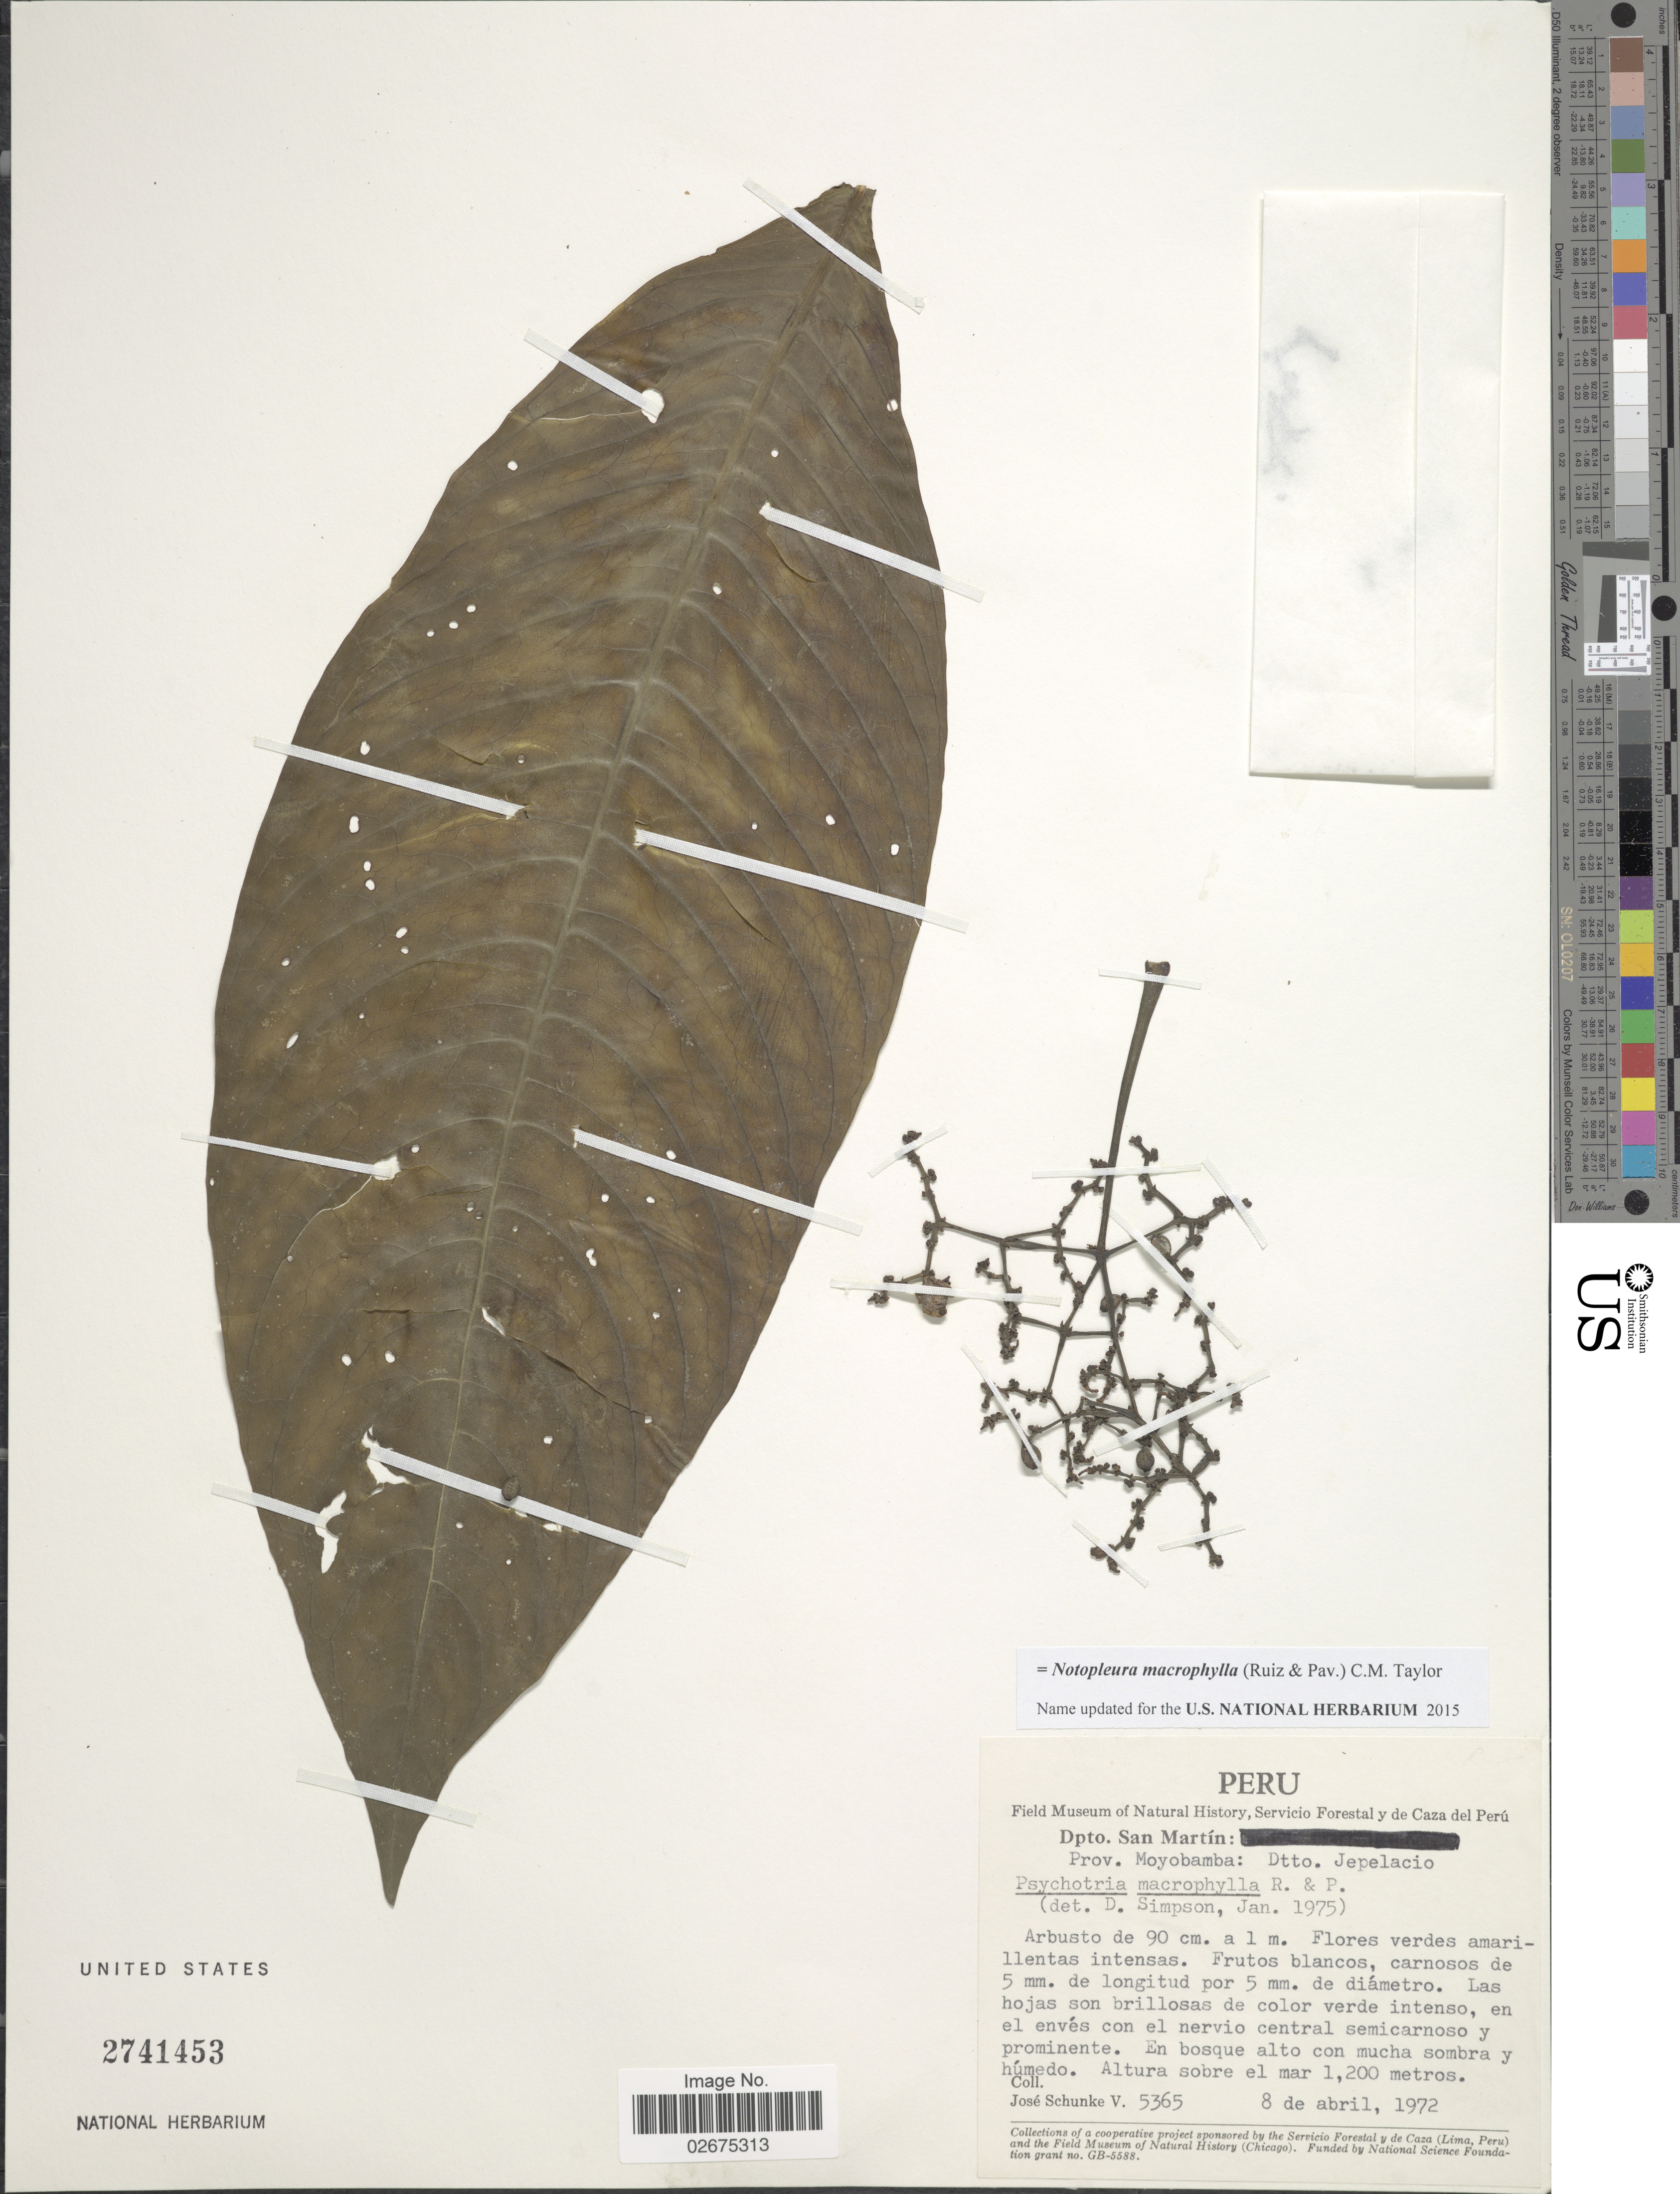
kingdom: Plantae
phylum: Tracheophyta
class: Magnoliopsida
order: Gentianales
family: Rubiaceae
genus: Notopleura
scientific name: Notopleura macrophylla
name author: (Ruiz & Pav.) C.M. Taylor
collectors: J. Schunke Vigo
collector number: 5365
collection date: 1972-04-08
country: Peru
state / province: San Martín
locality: Prov. Moyobamba: Dtto. Jepelacio, En bosque alto con mucha sombra y húmedo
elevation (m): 1200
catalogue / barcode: US 2741453